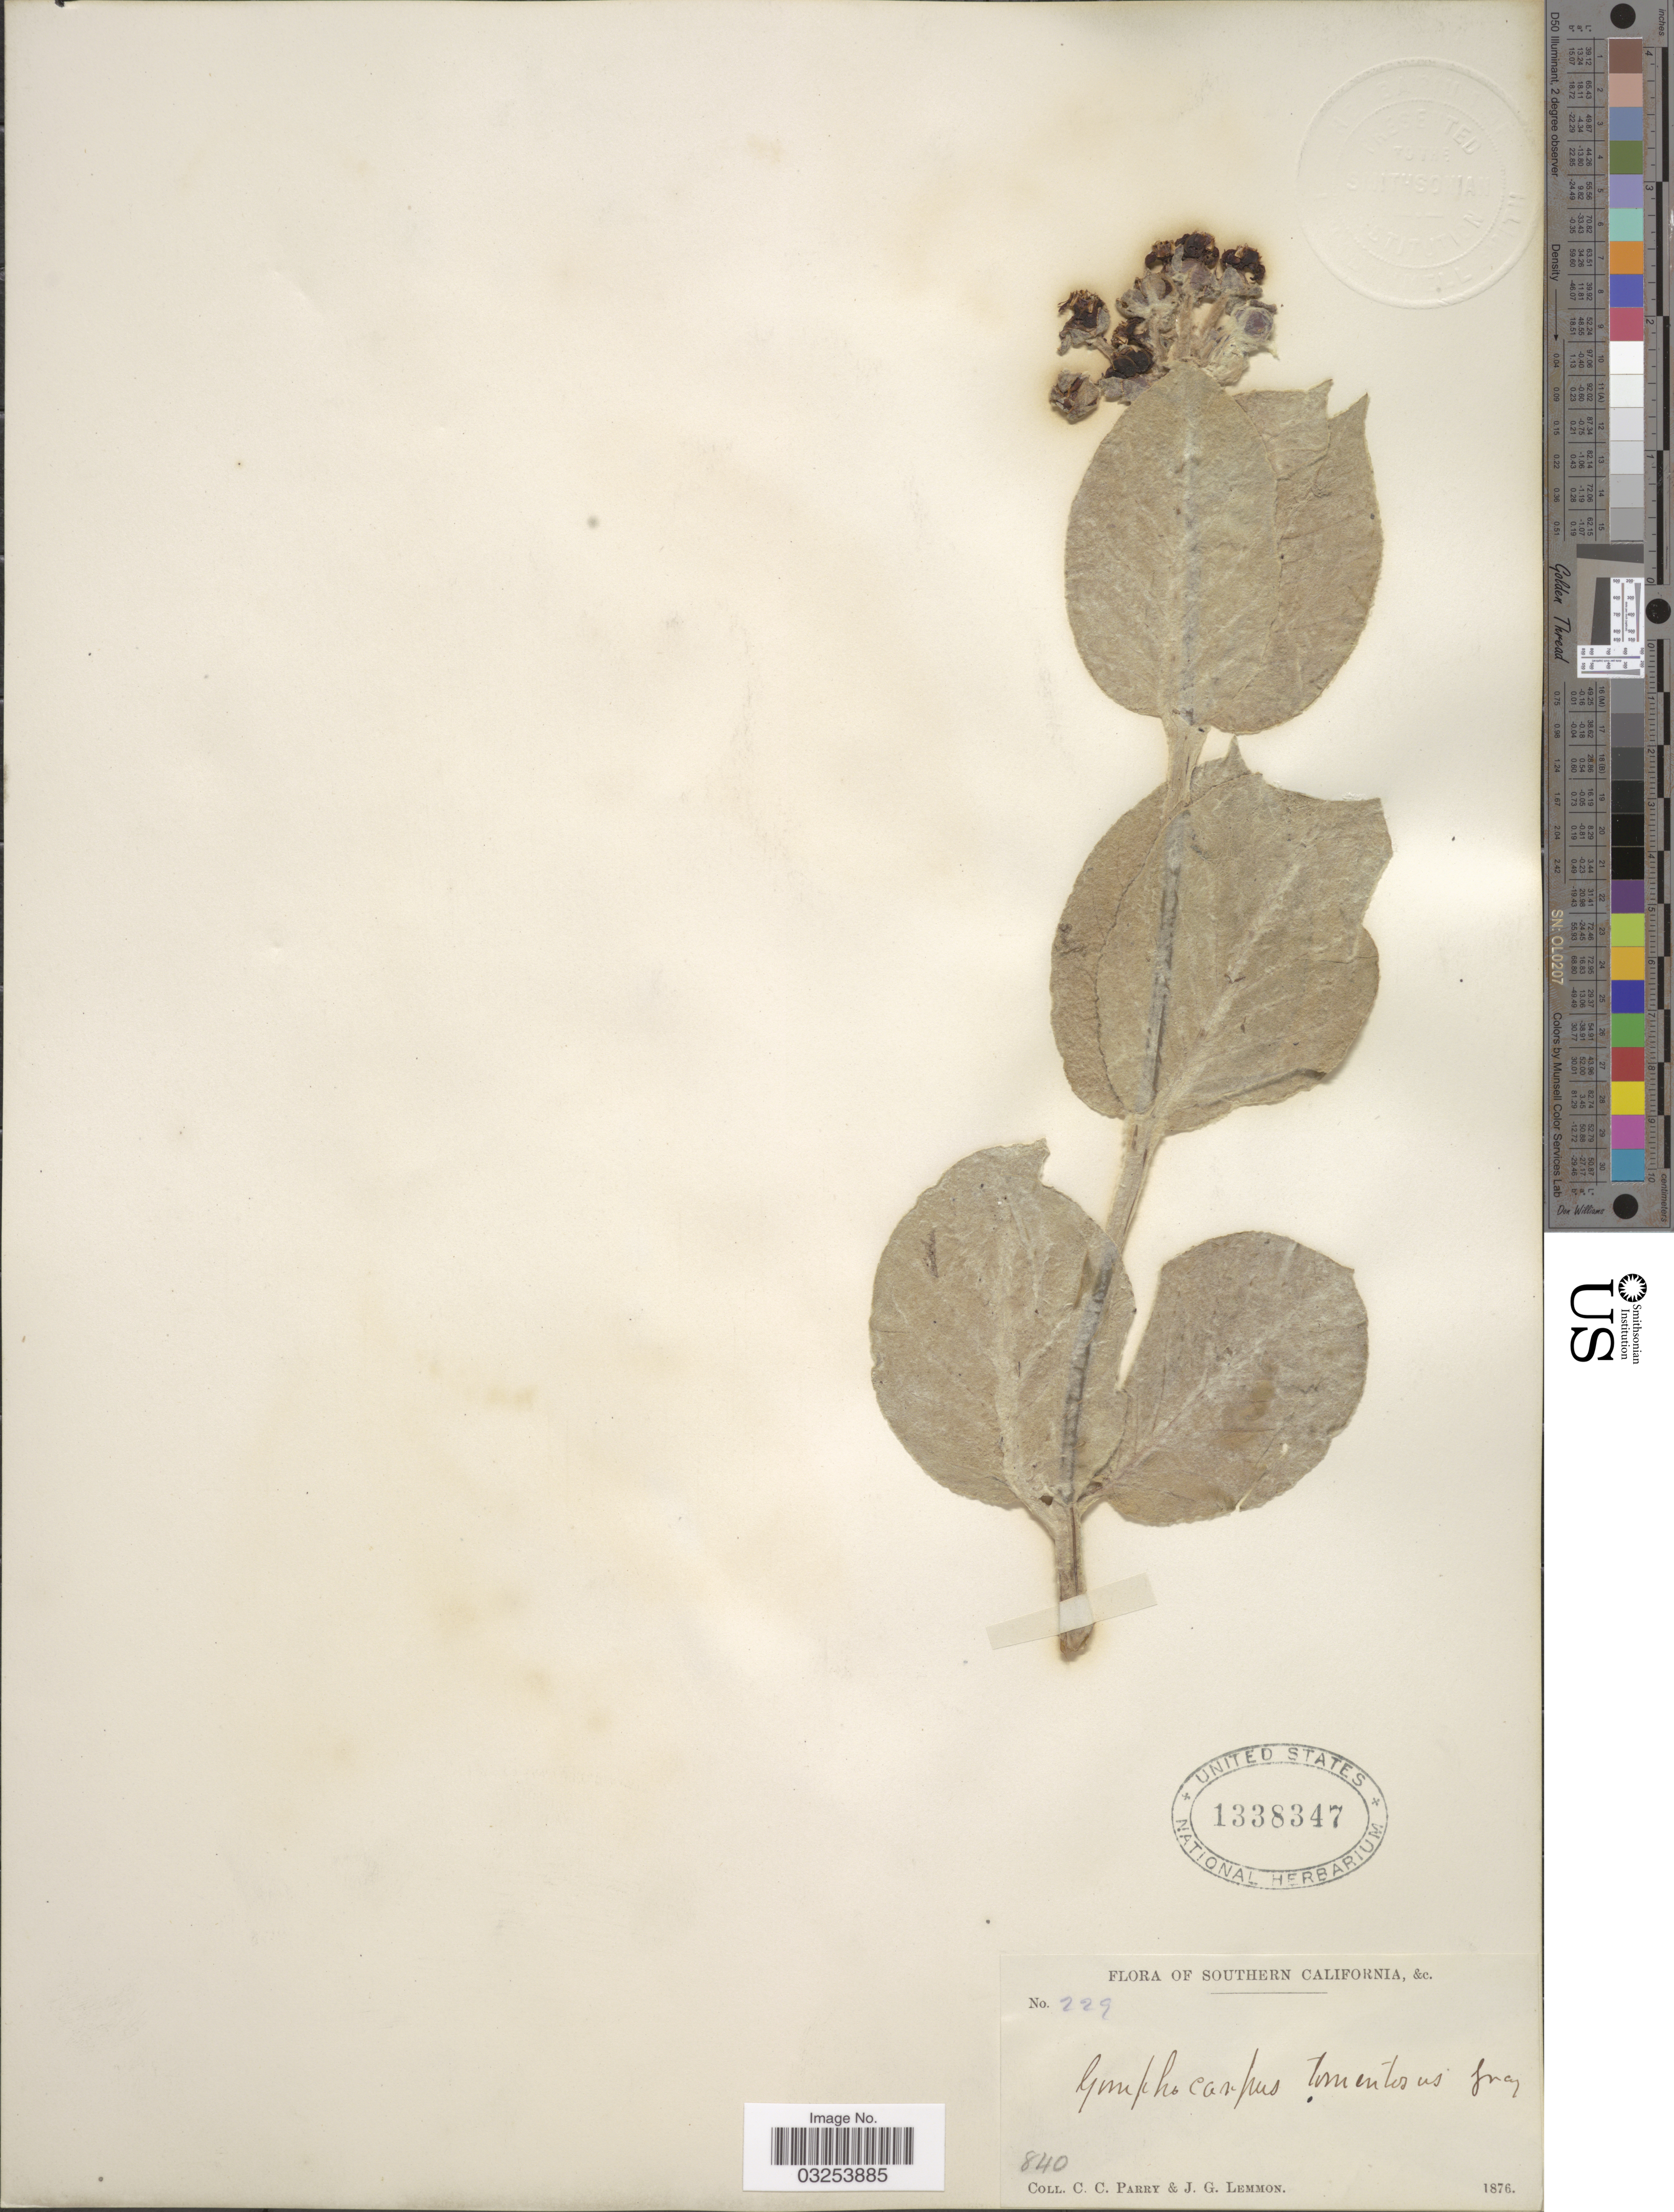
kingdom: Plantae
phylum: Tracheophyta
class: Magnoliopsida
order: Gentianales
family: Apocynaceae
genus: Asclepias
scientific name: Asclepias californica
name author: Greene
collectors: C. C. Parry & J. Lemmon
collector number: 229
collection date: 1876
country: United States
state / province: California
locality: Southern California, &c.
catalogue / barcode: US 1338347